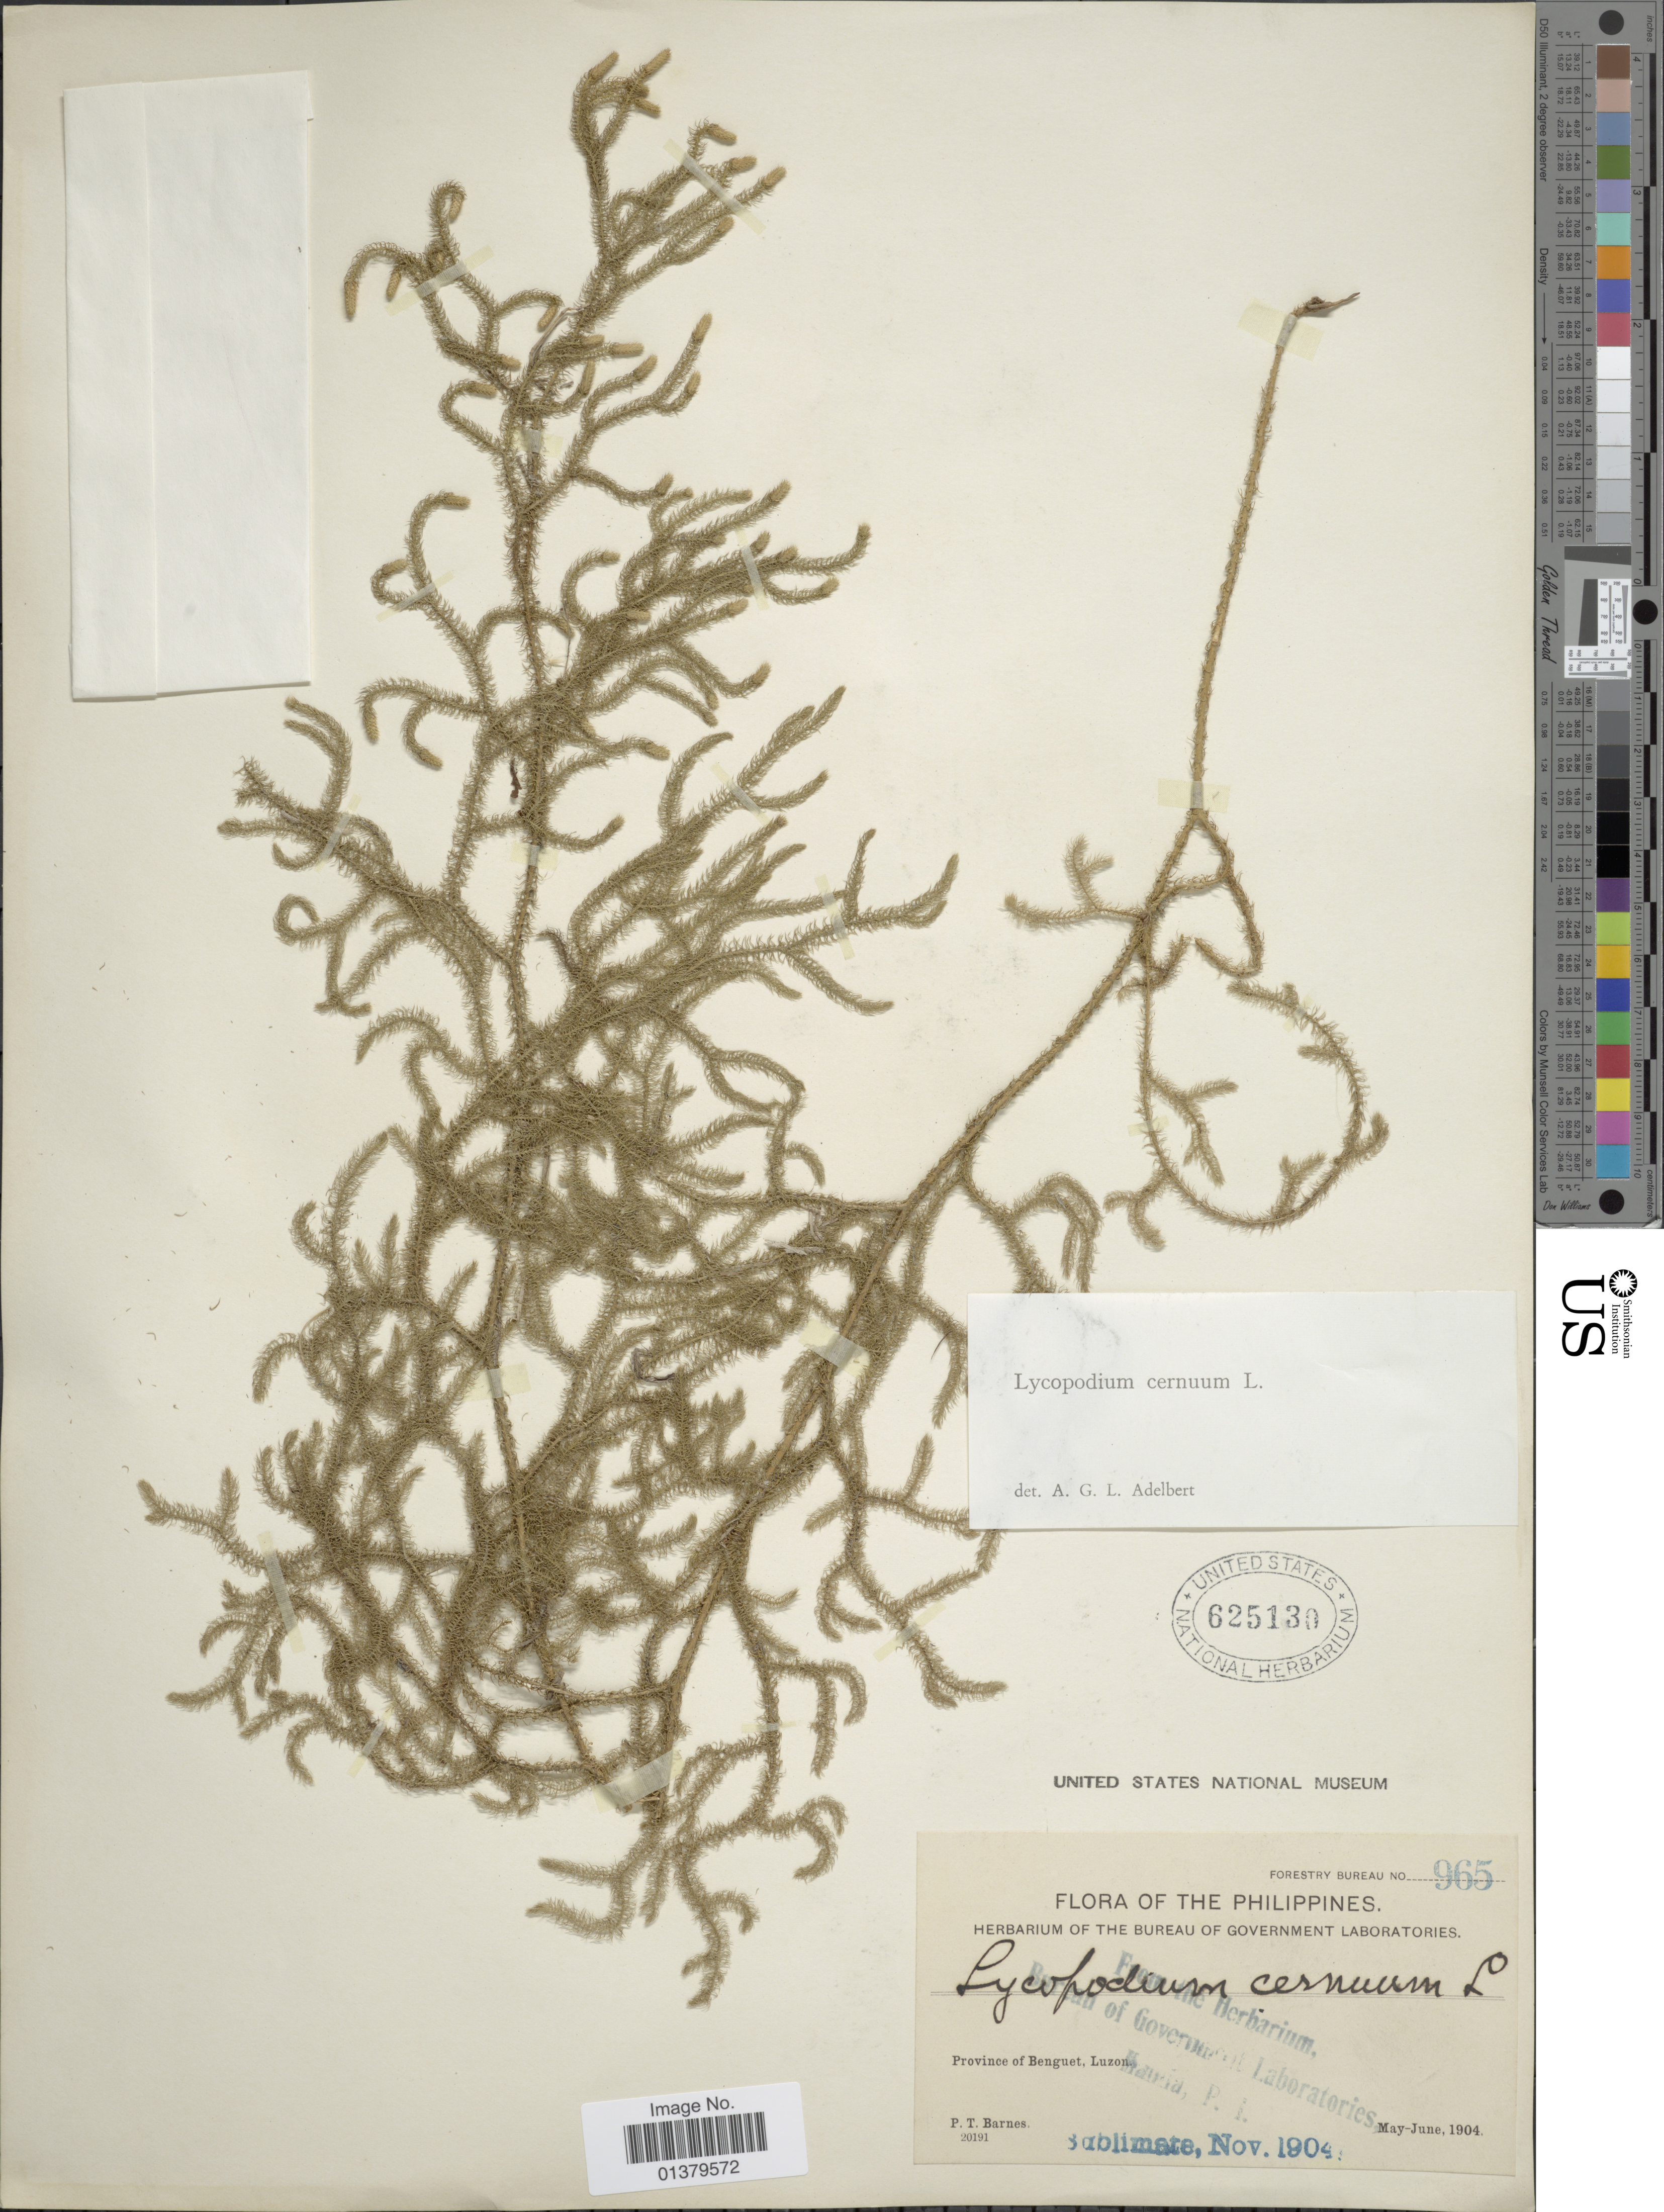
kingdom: Plantae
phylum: Tracheophyta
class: Lycopodiopsida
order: Lycopodiales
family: Lycopodiaceae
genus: Palhinhaea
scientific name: Palhinhaea cernua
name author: (L.) Vasc. & Franco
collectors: P. Barnes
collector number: Forestry Bureau 965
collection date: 1904-05/1904-06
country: Philippines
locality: Province of Benguet, Luzon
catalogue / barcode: US 625130